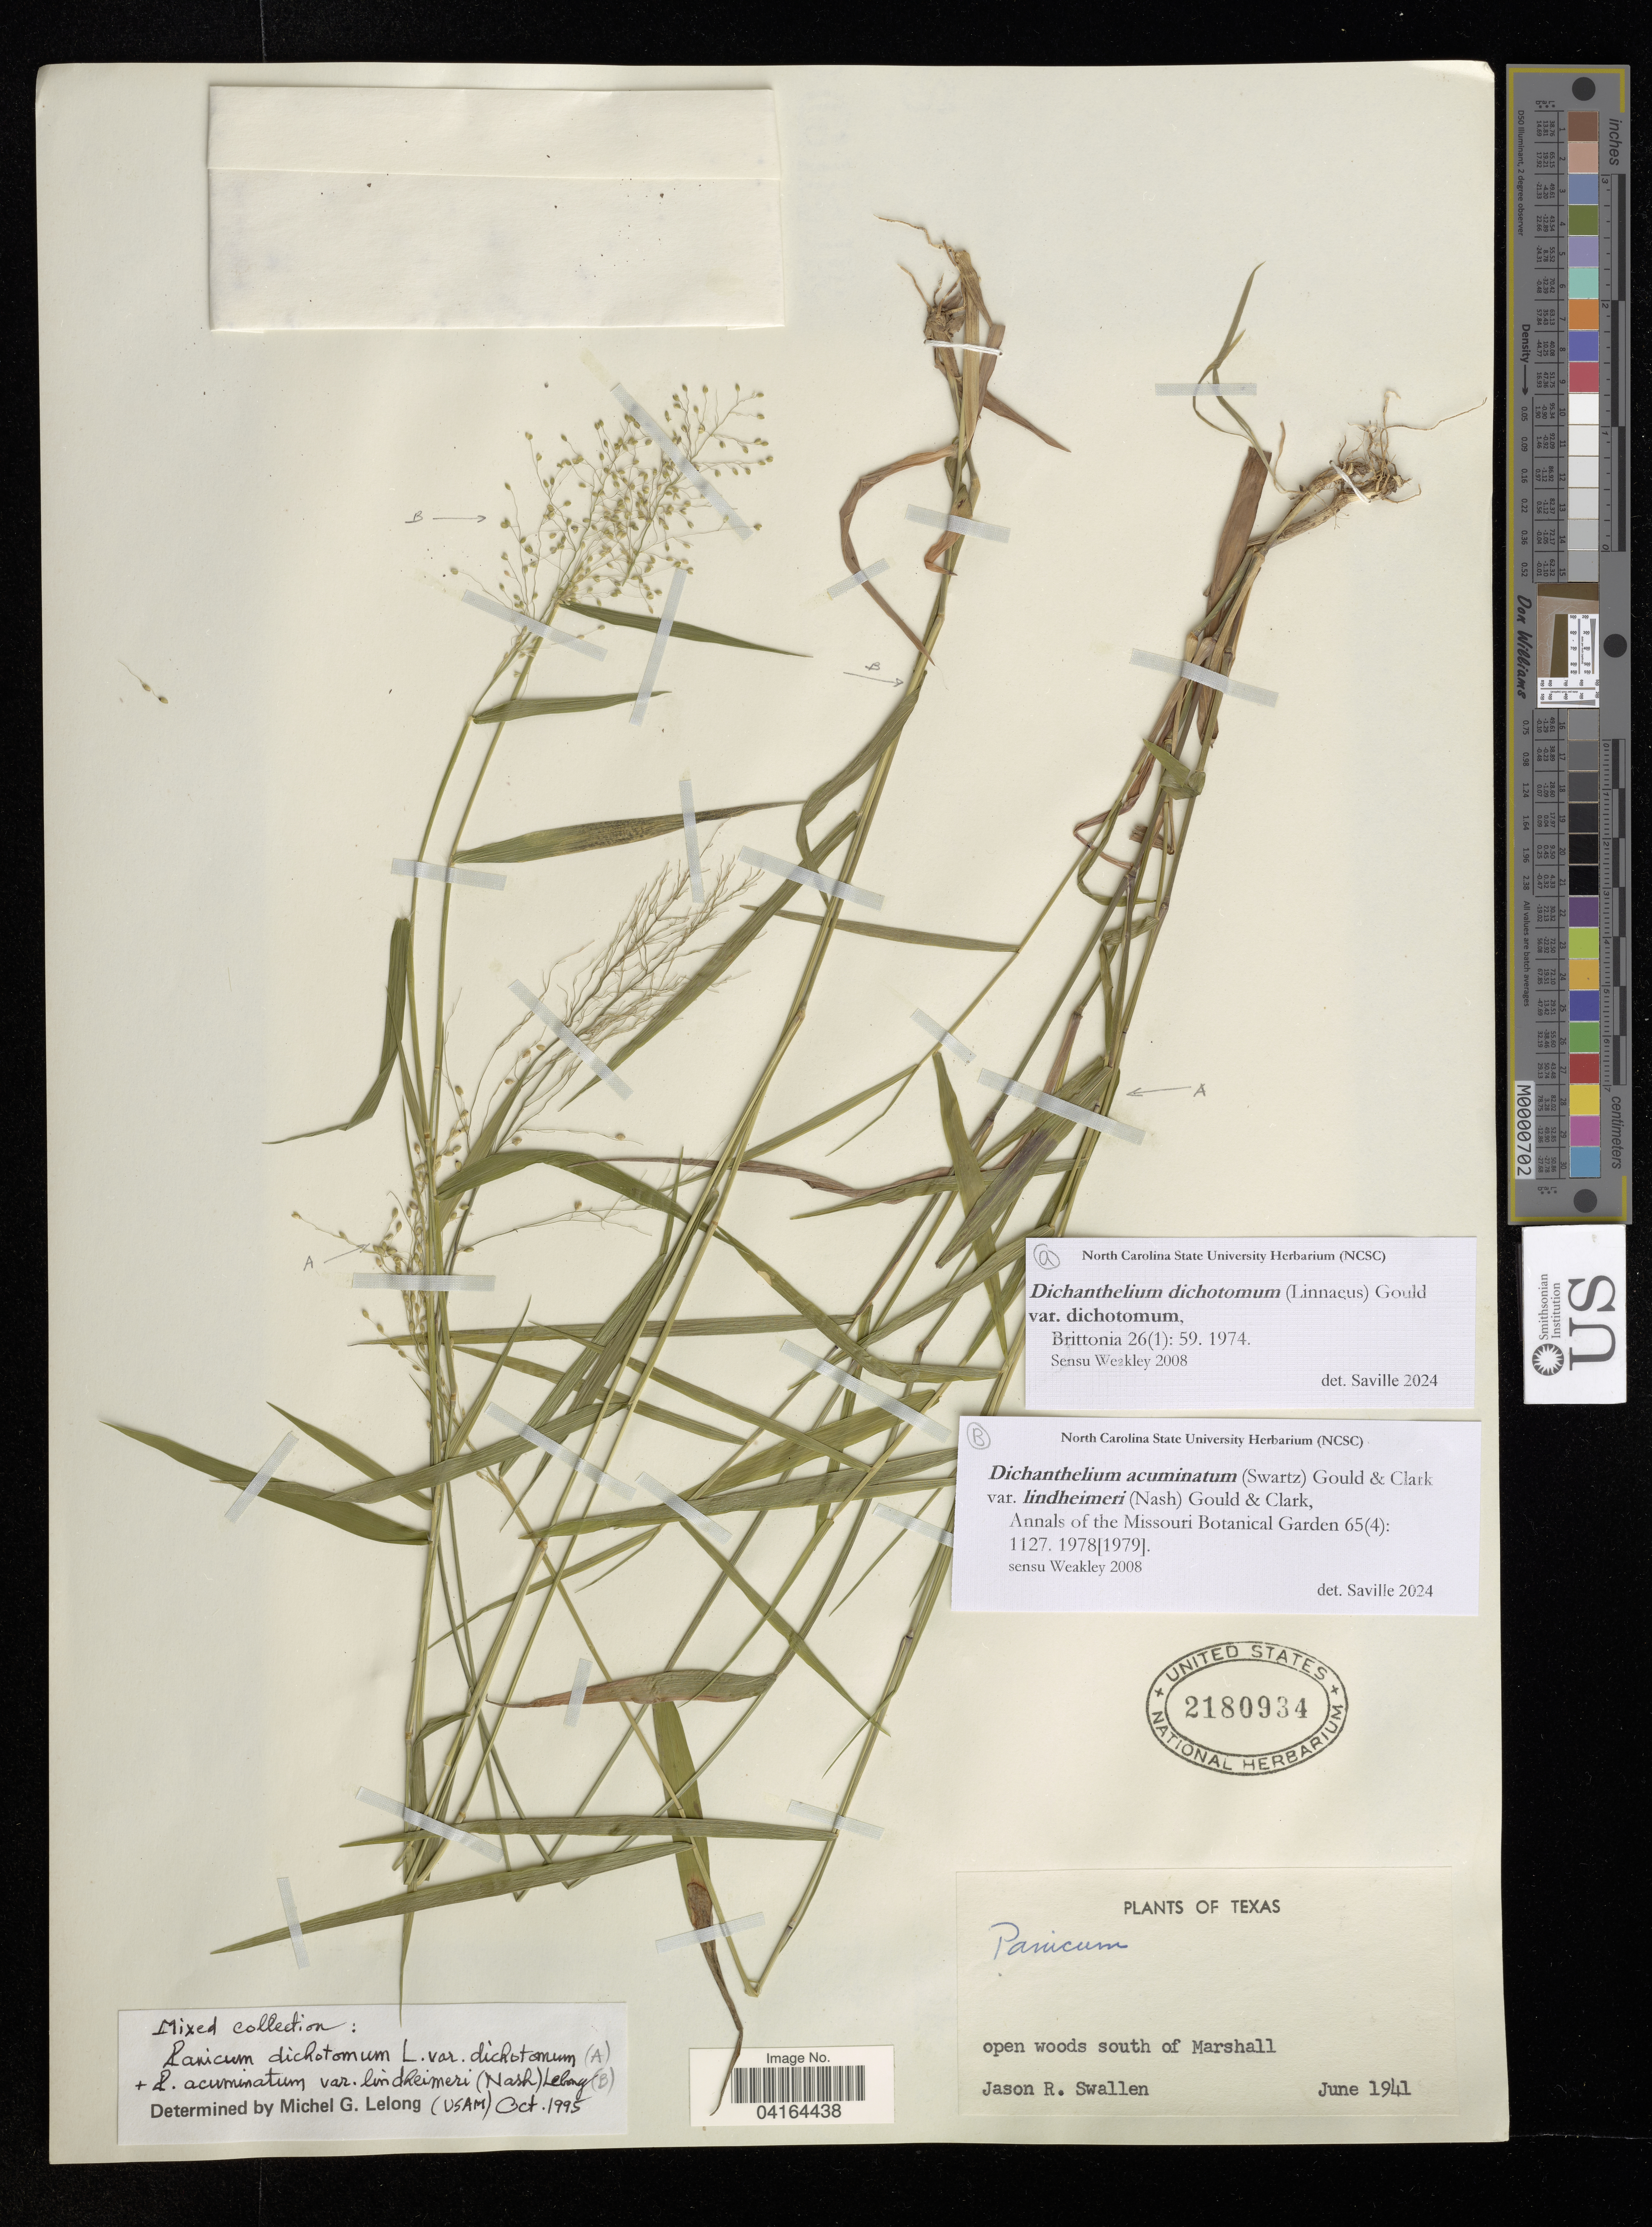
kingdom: Plantae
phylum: Tracheophyta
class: Liliopsida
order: Poales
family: Poaceae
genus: Dichanthelium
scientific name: Dichanthelium acuminatum var. lindheimeri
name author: (Nash) Gould & C.A. Clark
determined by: Saville, A. C., (NCSC), North Carolina State University (UNITED STATES)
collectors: J. R. Swallen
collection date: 1941-06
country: United States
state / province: Texas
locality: South of Marshall.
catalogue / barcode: US 2180934